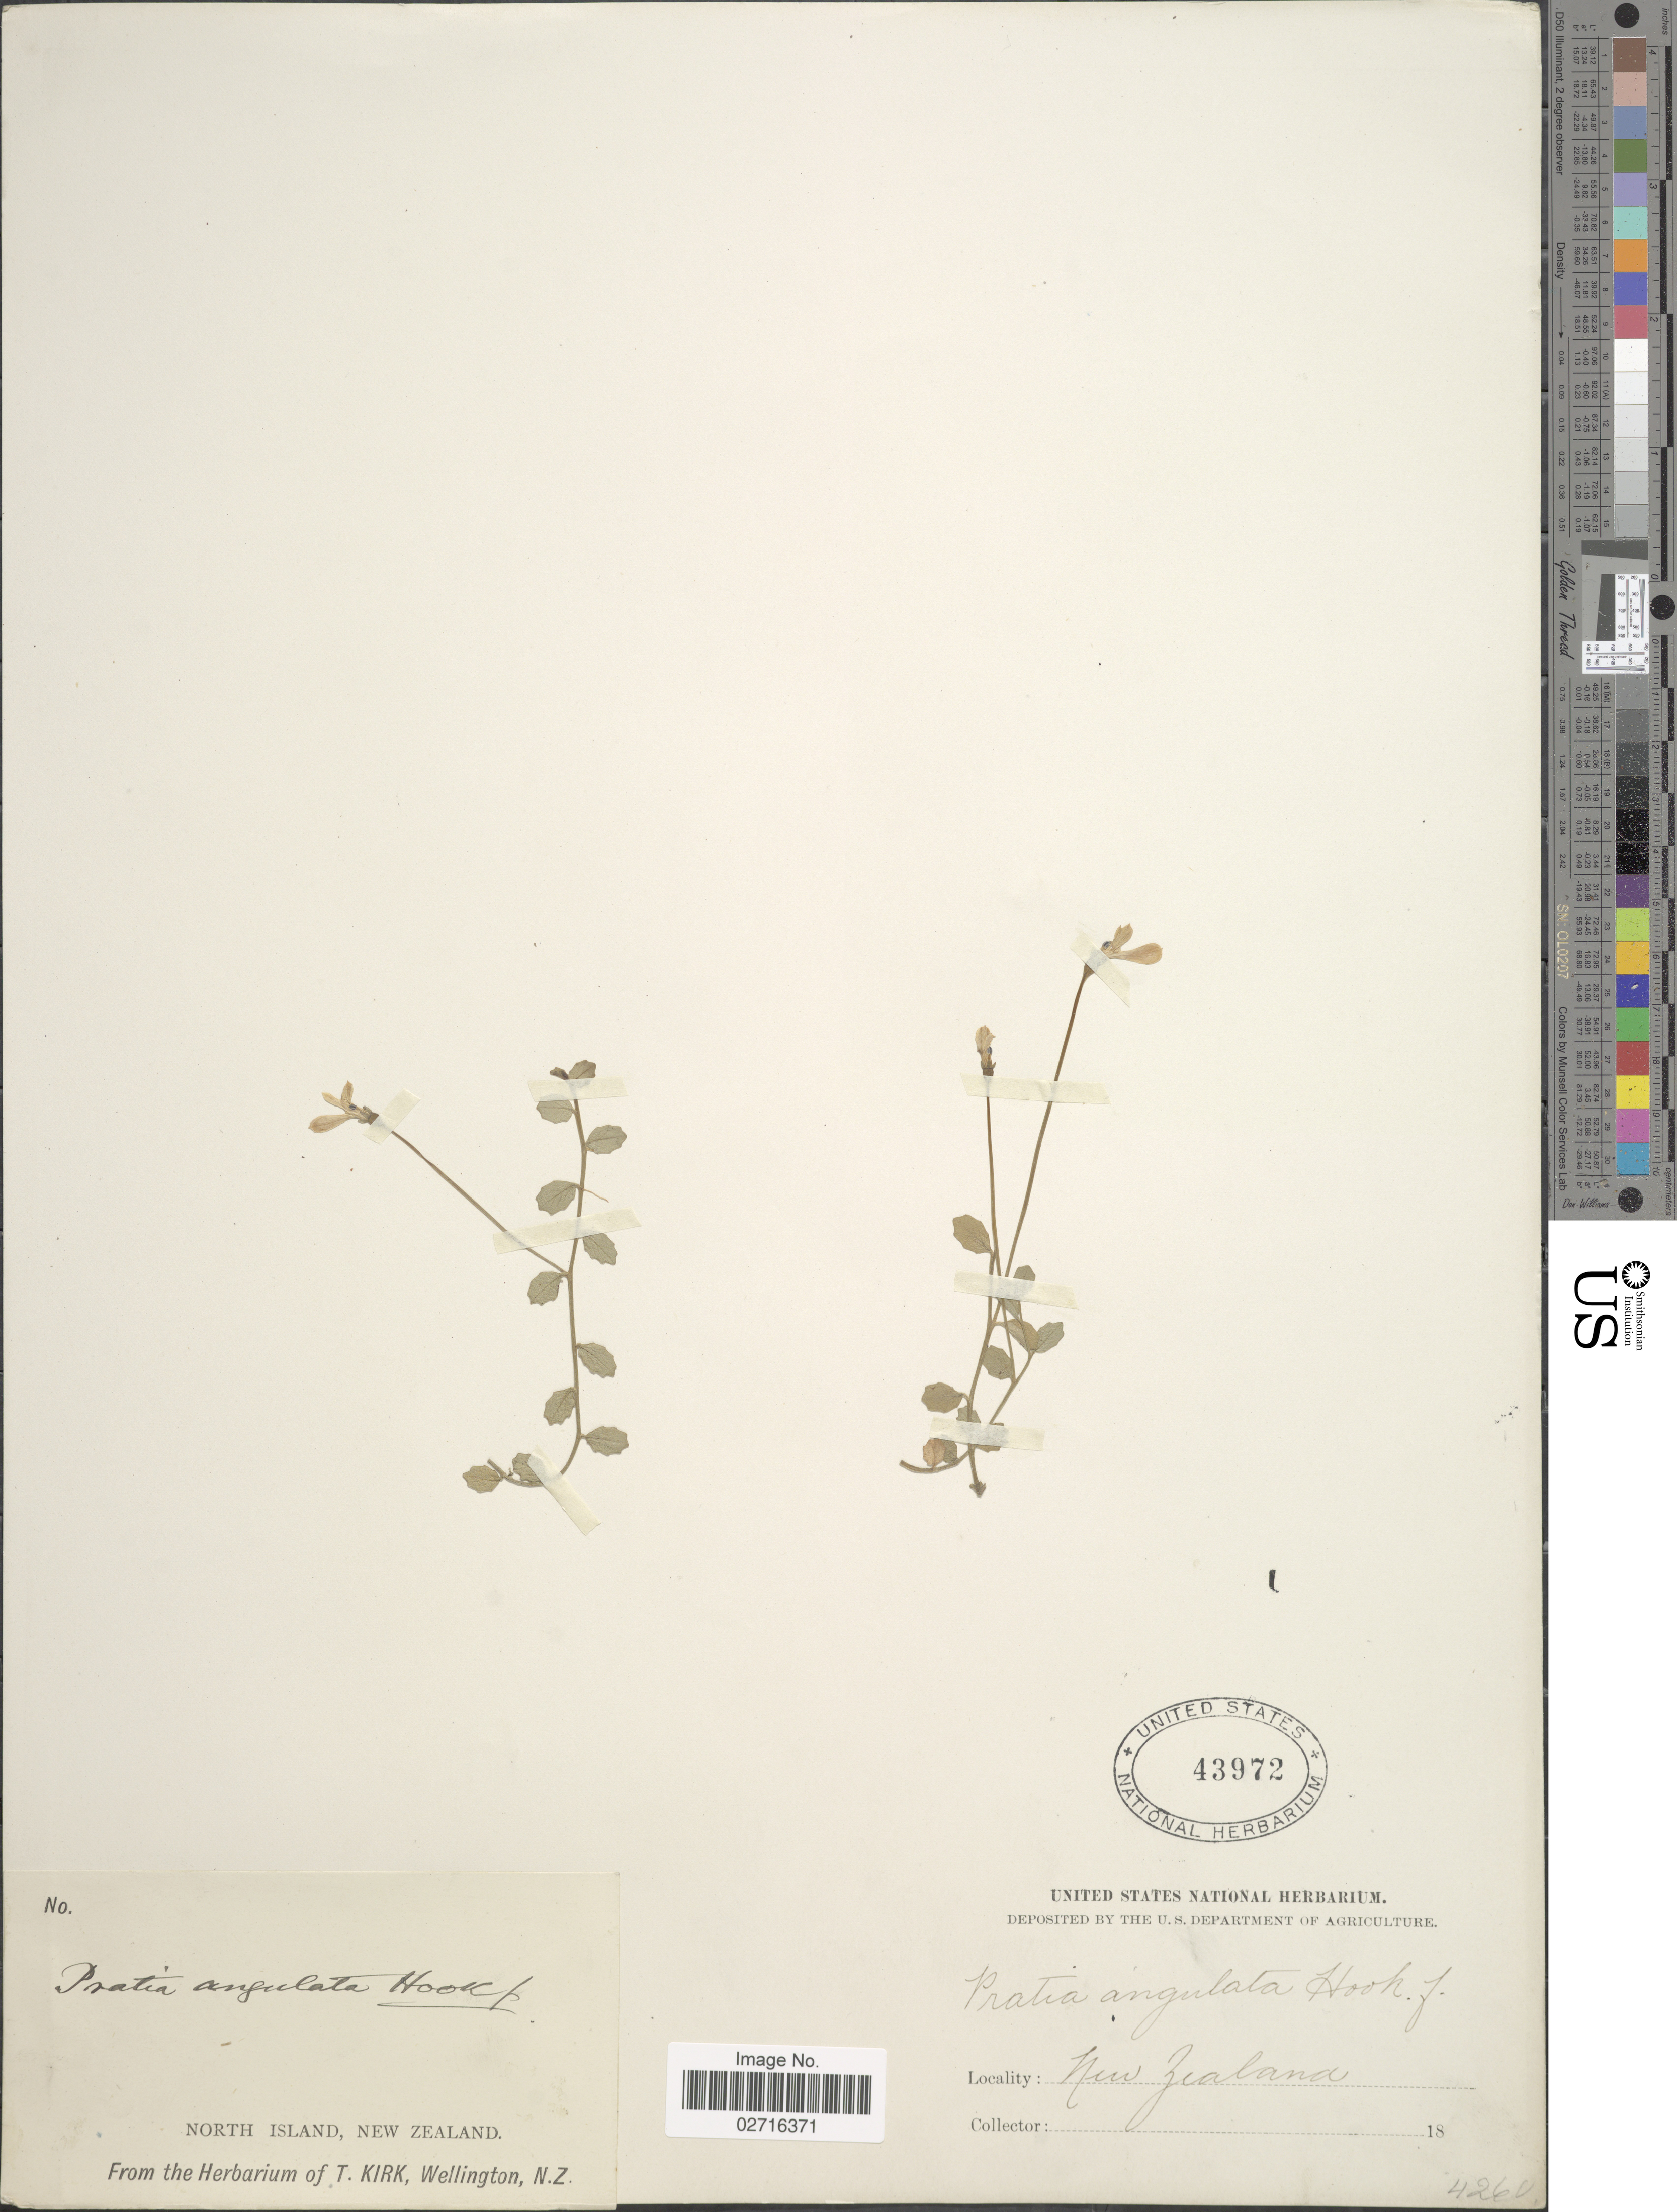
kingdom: Plantae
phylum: Tracheophyta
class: Magnoliopsida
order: Asterales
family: Campanulaceae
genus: Pratia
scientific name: Pratia angulata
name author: (G. Forst.) Hook. f.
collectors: ex herb. T. Kirk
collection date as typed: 18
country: New Zealand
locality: North Island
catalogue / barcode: US 43972